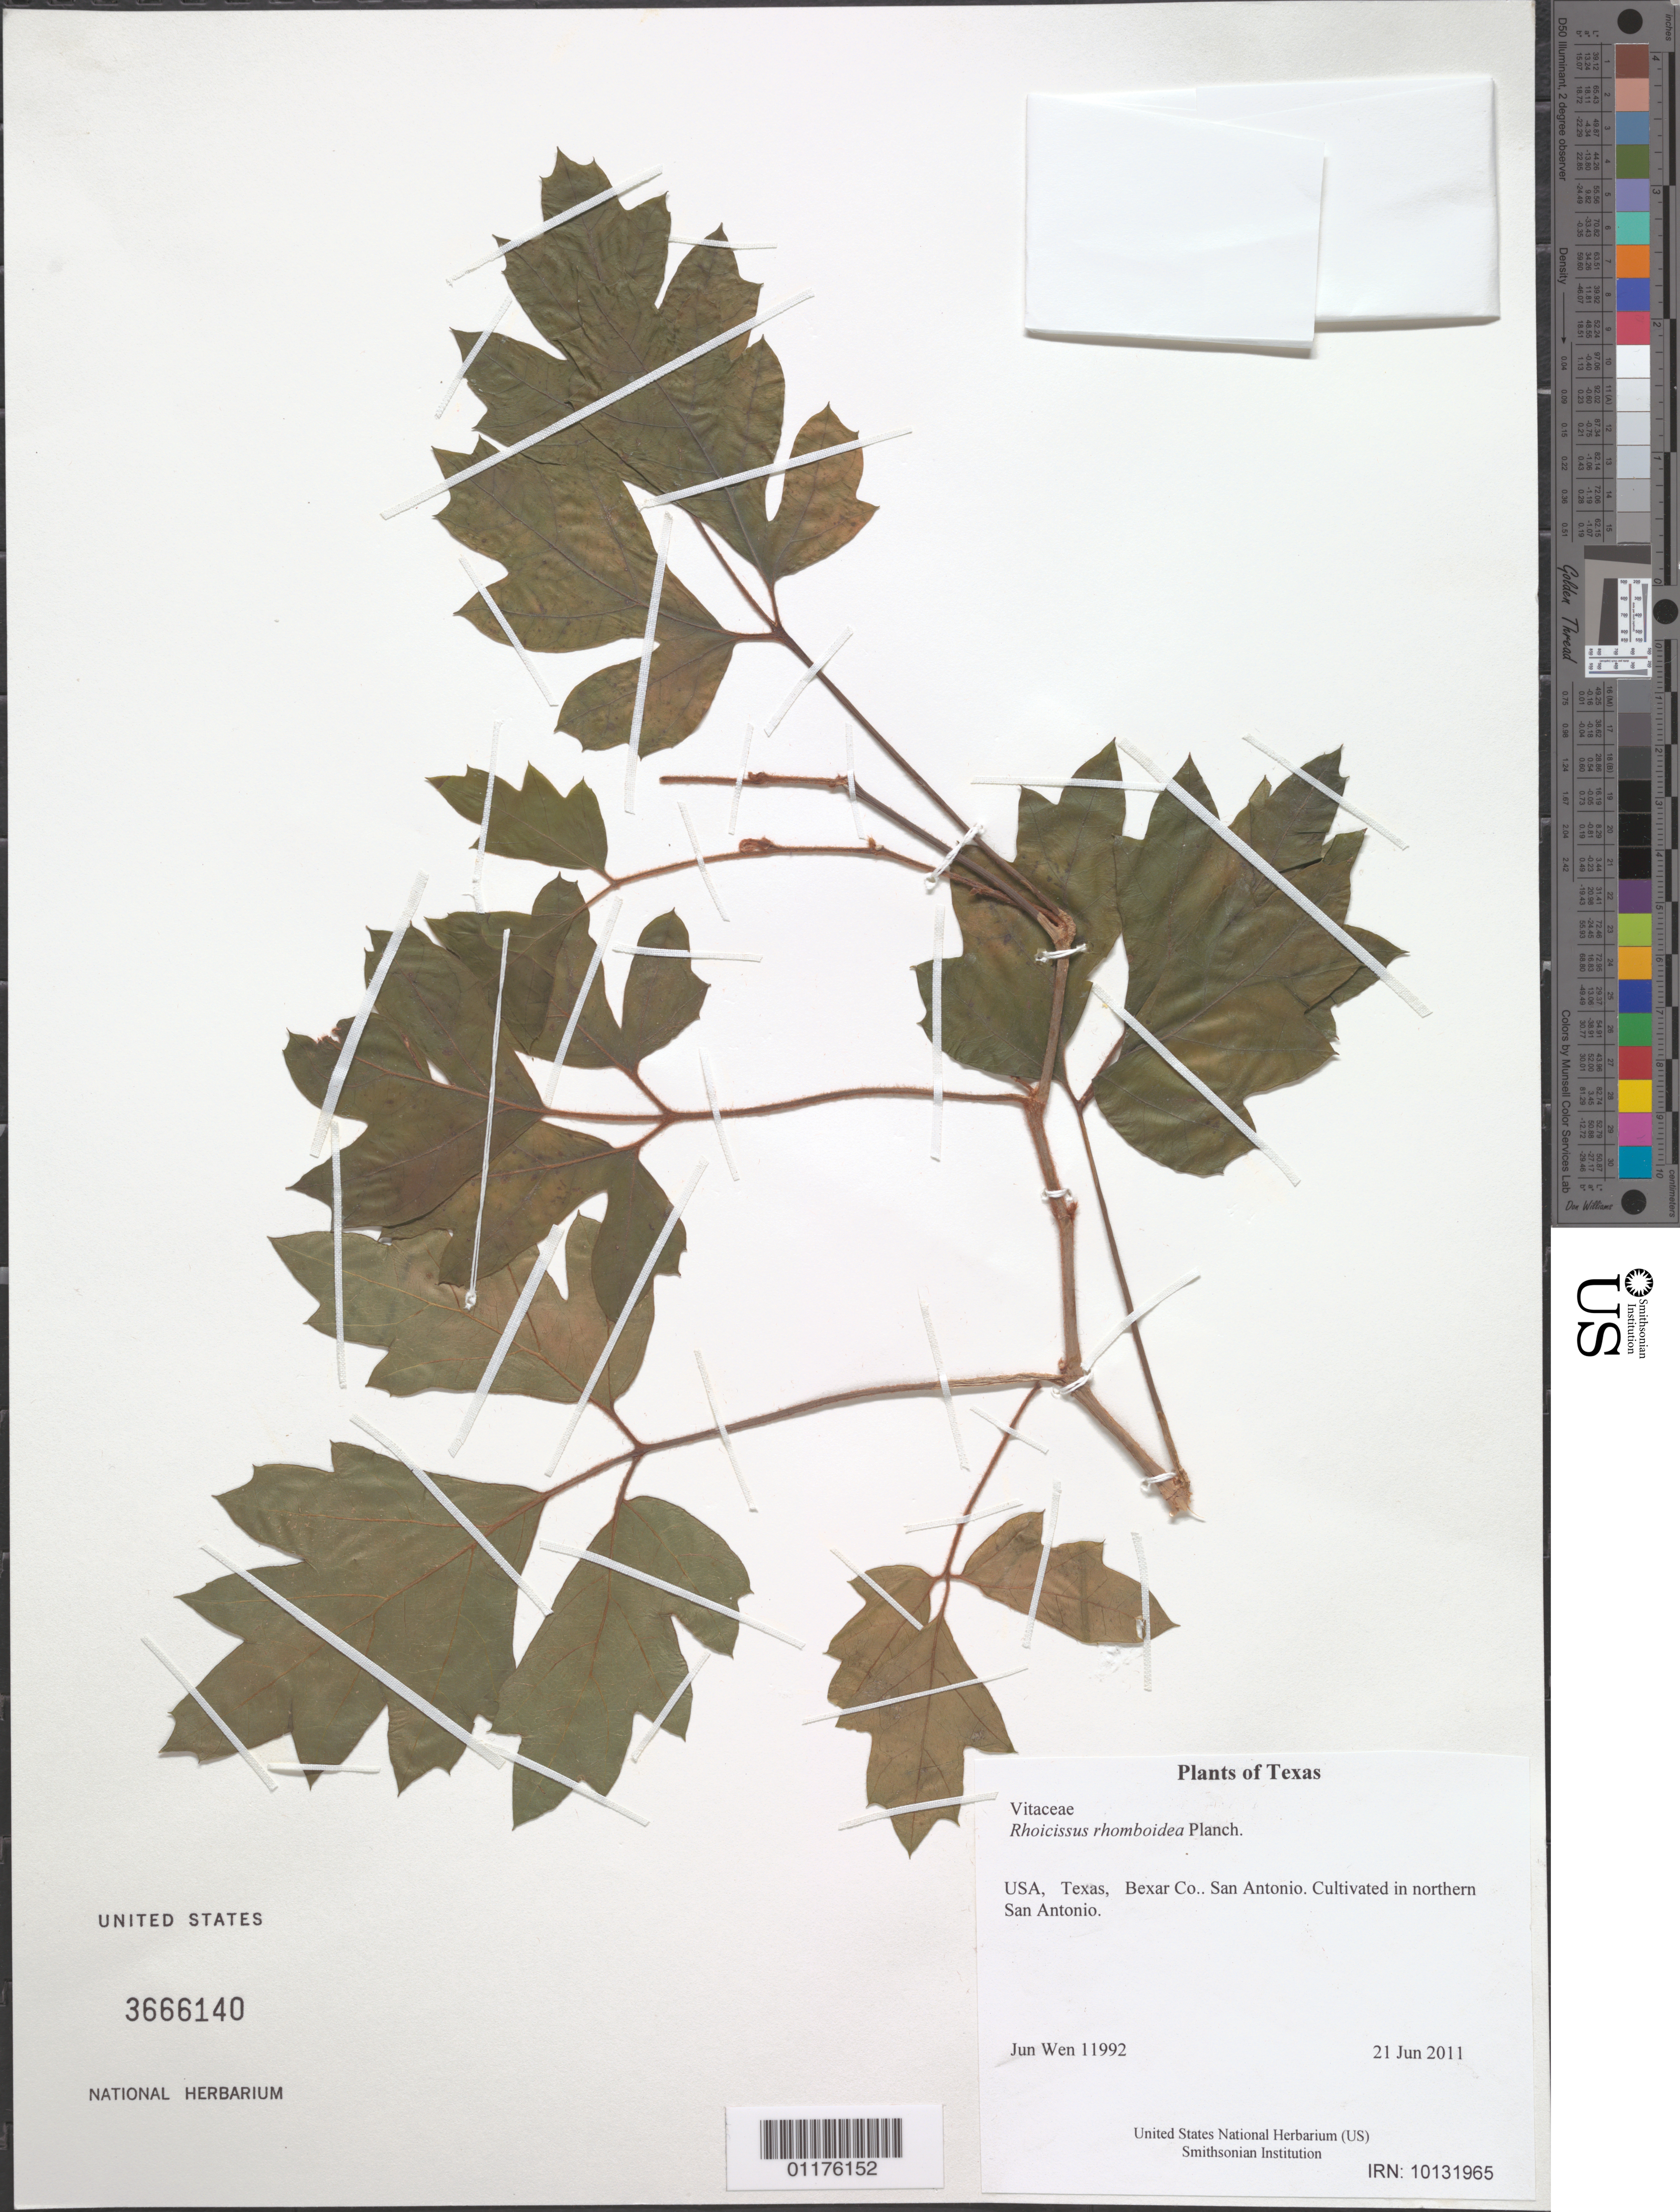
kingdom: Plantae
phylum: Tracheophyta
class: Magnoliopsida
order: Vitales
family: Vitaceae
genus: Rhoicissus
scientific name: Rhoicissus rhomboidea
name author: Planch.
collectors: J. Wen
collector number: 11992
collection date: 2011-06-21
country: United States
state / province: Texas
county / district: Bexar Co.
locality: San Antonio.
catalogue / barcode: US 3666140